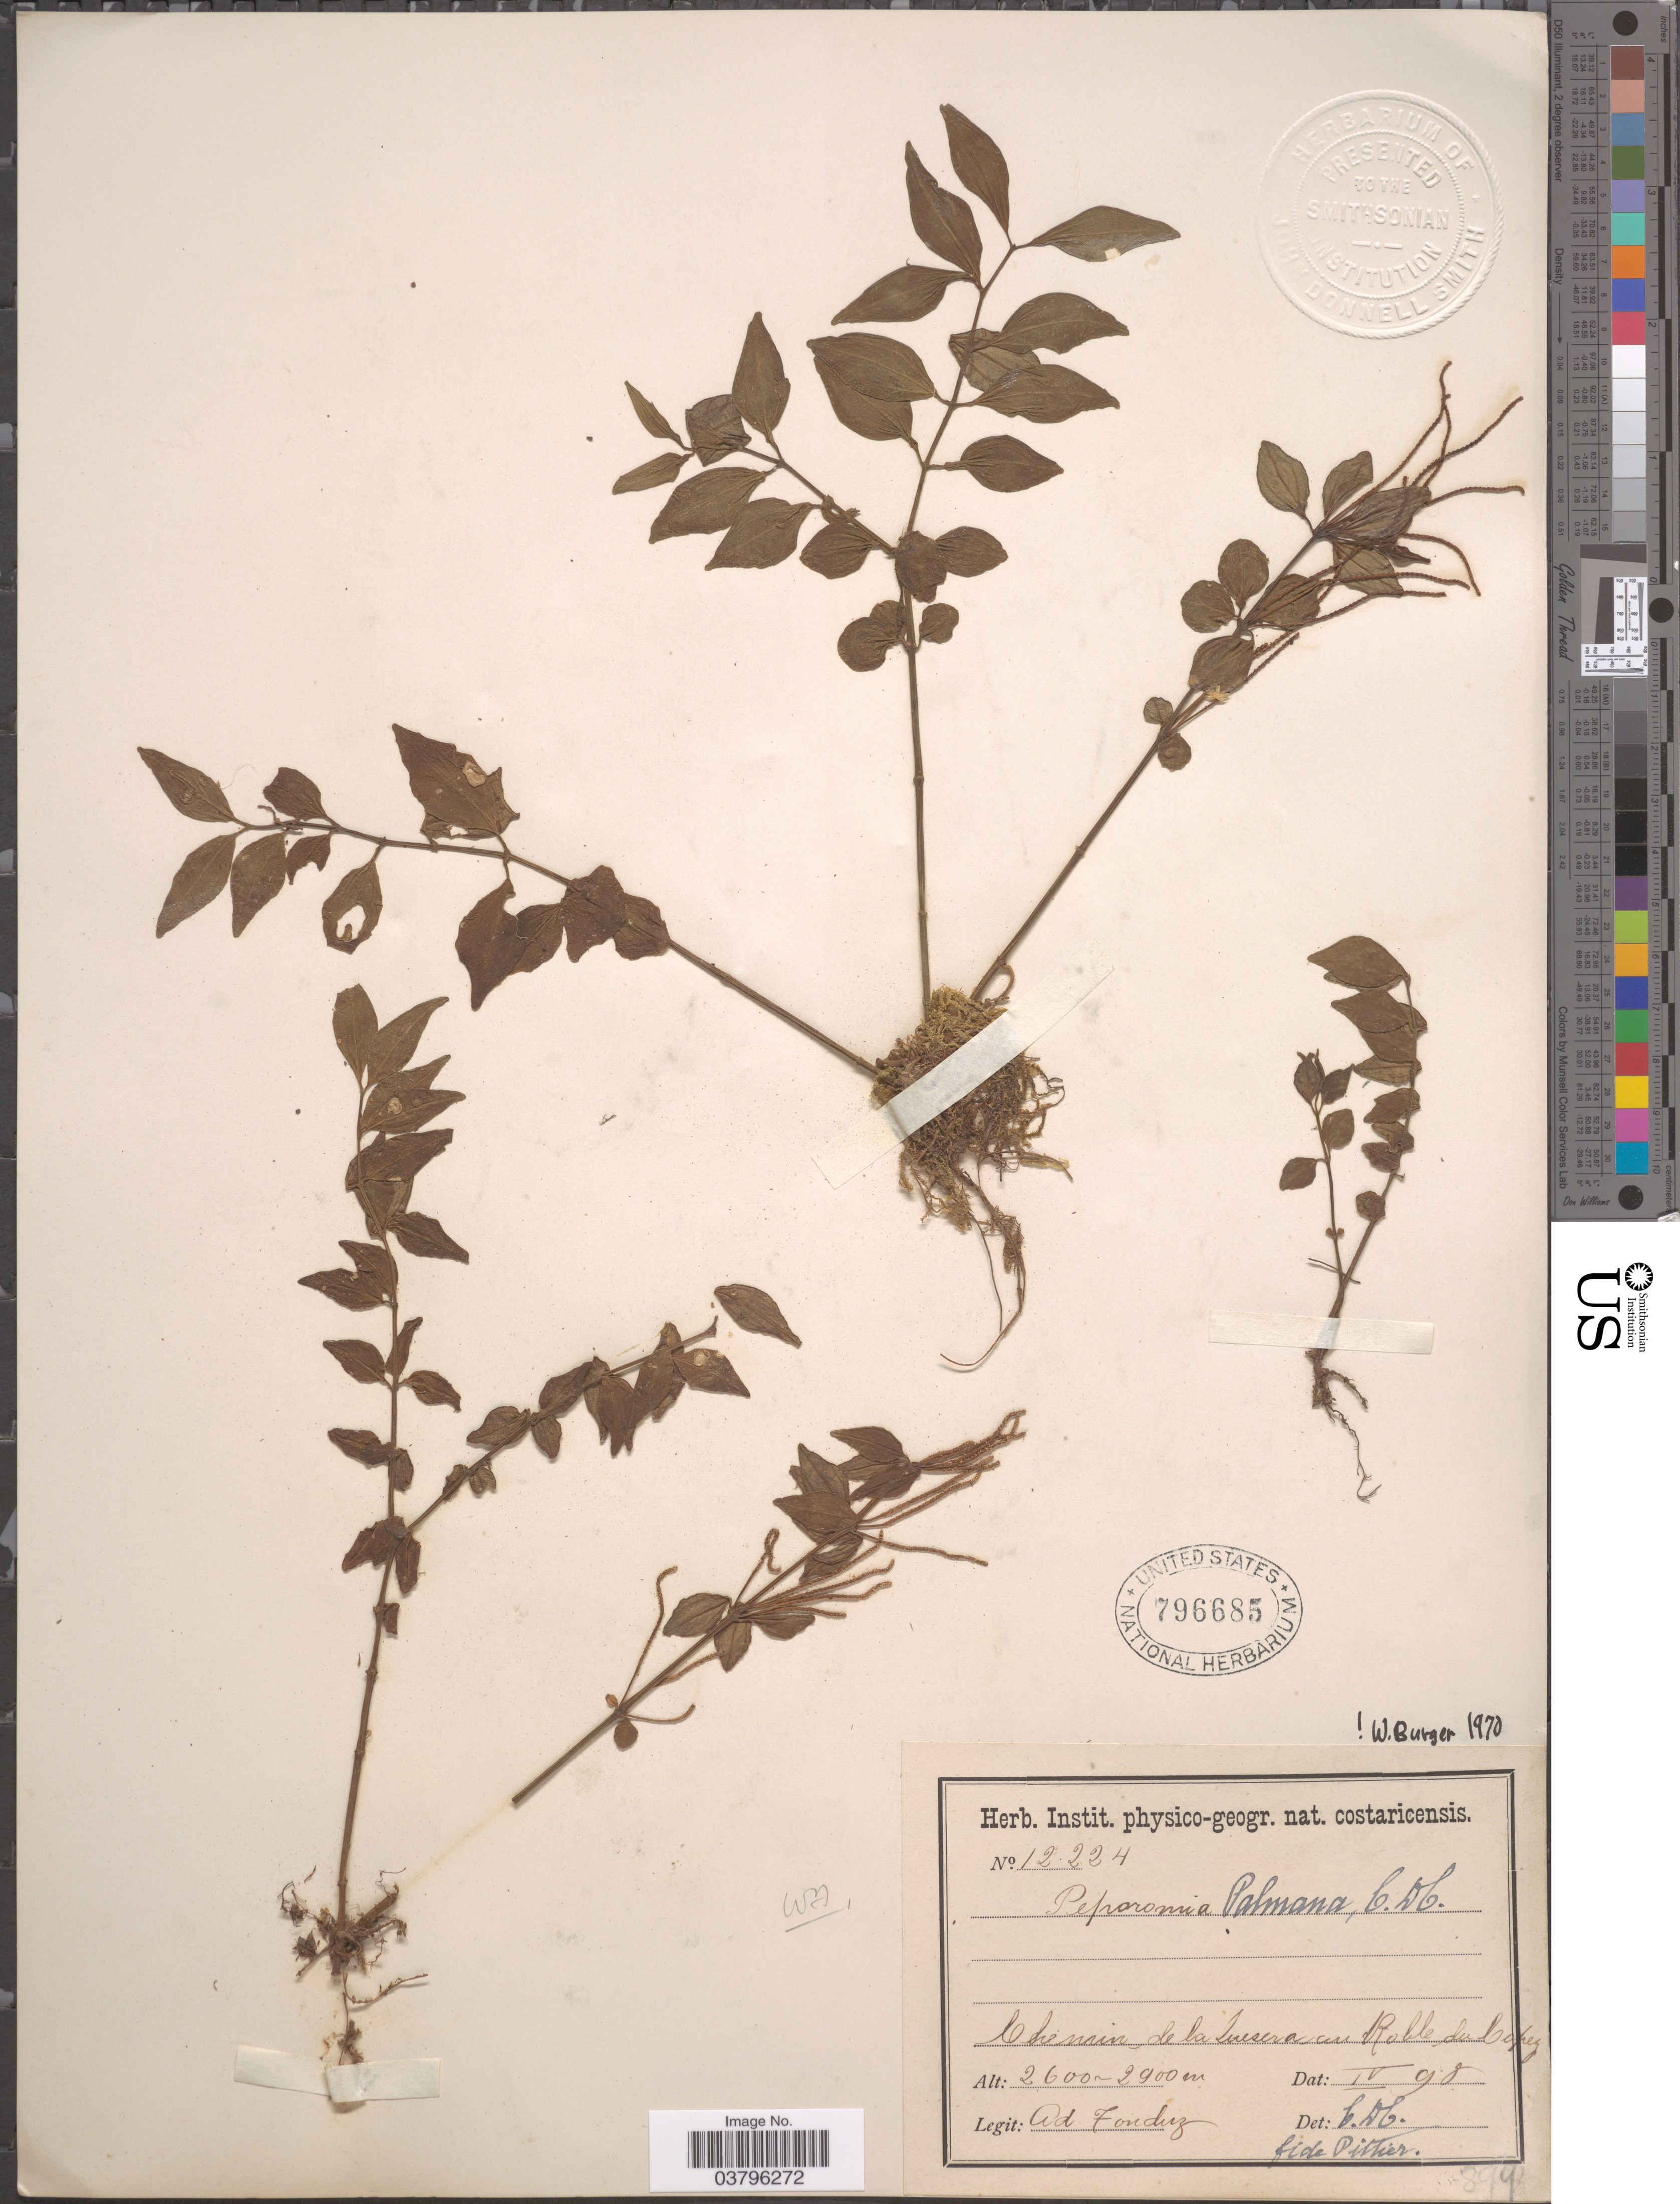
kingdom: Plantae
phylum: Tracheophyta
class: Magnoliopsida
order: Piperales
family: Piperaceae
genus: Peperomia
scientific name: Peperomia palmana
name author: C. DC.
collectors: A. Tonduz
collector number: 12224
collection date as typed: Transcribed d/m/y: /4/98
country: Costa Rica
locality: Chemin de la Quesera au Roble du Copey.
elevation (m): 2600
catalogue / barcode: US 796685